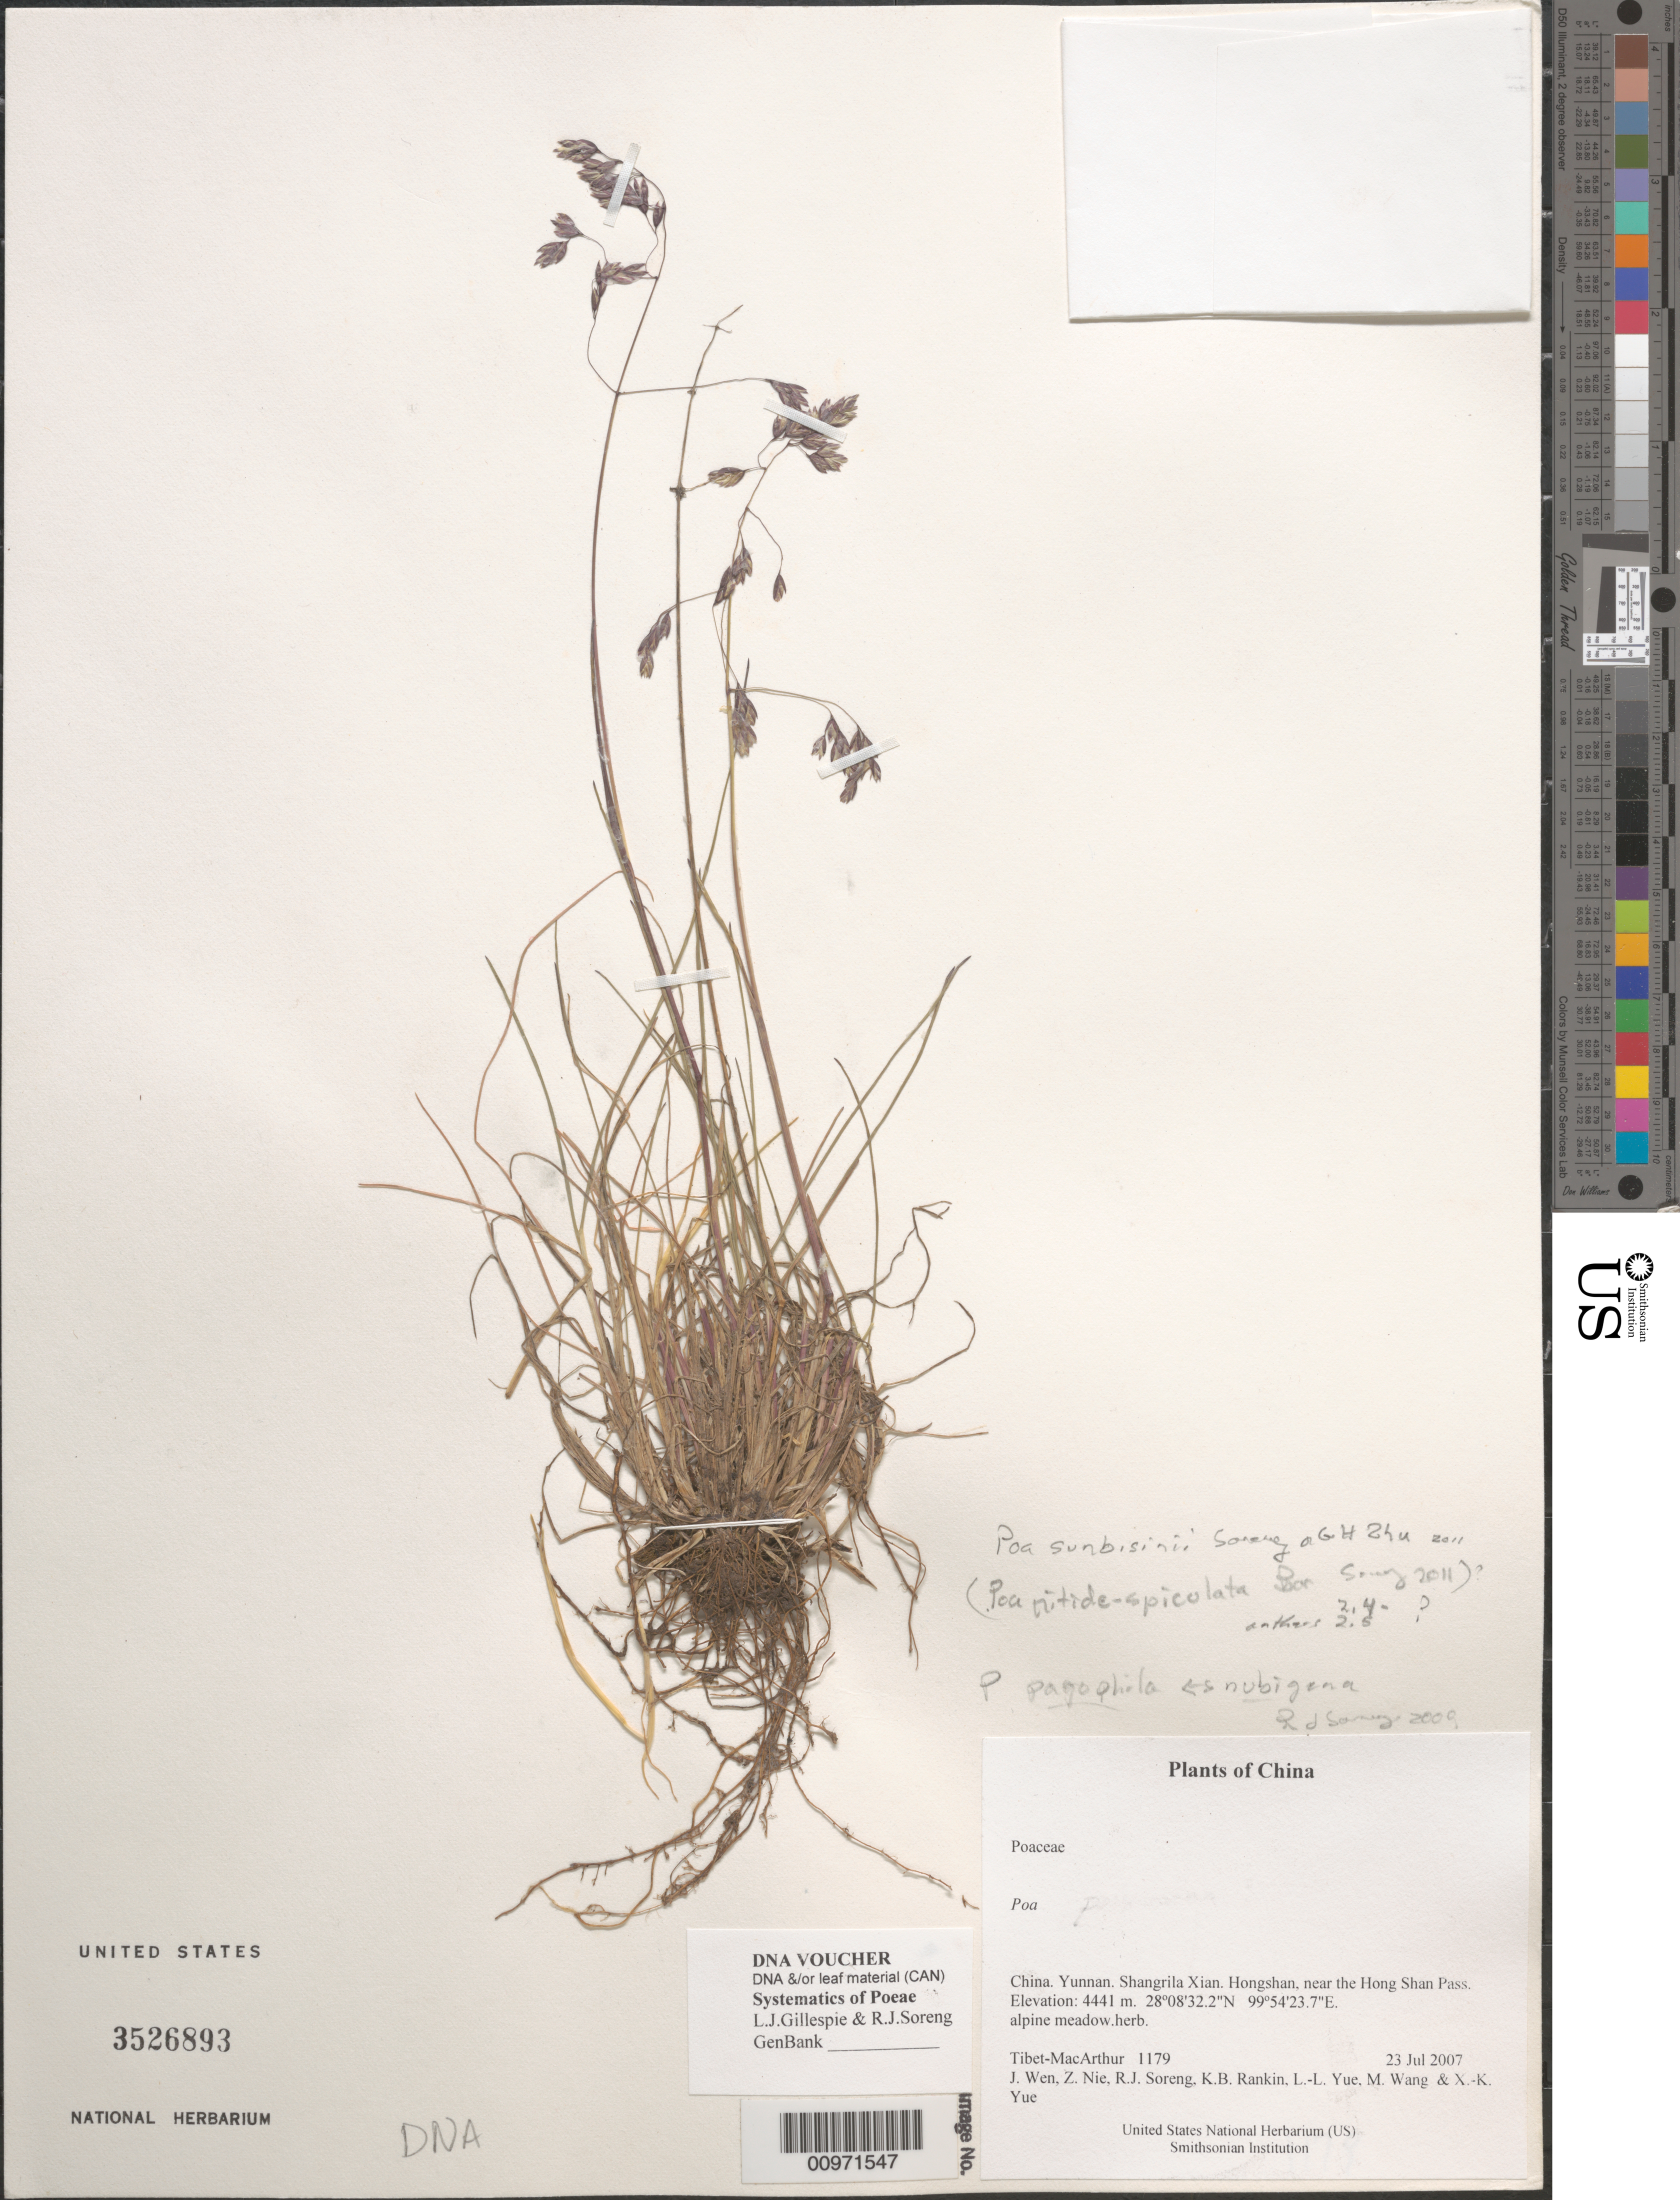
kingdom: Plantae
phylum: Tracheophyta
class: Liliopsida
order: Poales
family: Poaceae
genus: Poa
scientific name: Poa nubigena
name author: Keng ex L. Liu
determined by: Soreng, Robert J., Research Associate (BOT), Smithsonian Institution - National Museum of Natural History (UNITED STATES)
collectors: Tibet-MacArthur, J. Wen, Z. Nie, R. J. Soreng, K. Rankin, L. Yue, M. Wang & X. Yue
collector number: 1179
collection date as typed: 23 Jul 2007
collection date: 2007-07-23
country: China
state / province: Yunnan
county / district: Shangrila Xian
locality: Hongshan, near the Hong Shan Pass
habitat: alpine meadow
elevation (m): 4441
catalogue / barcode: US 3526893